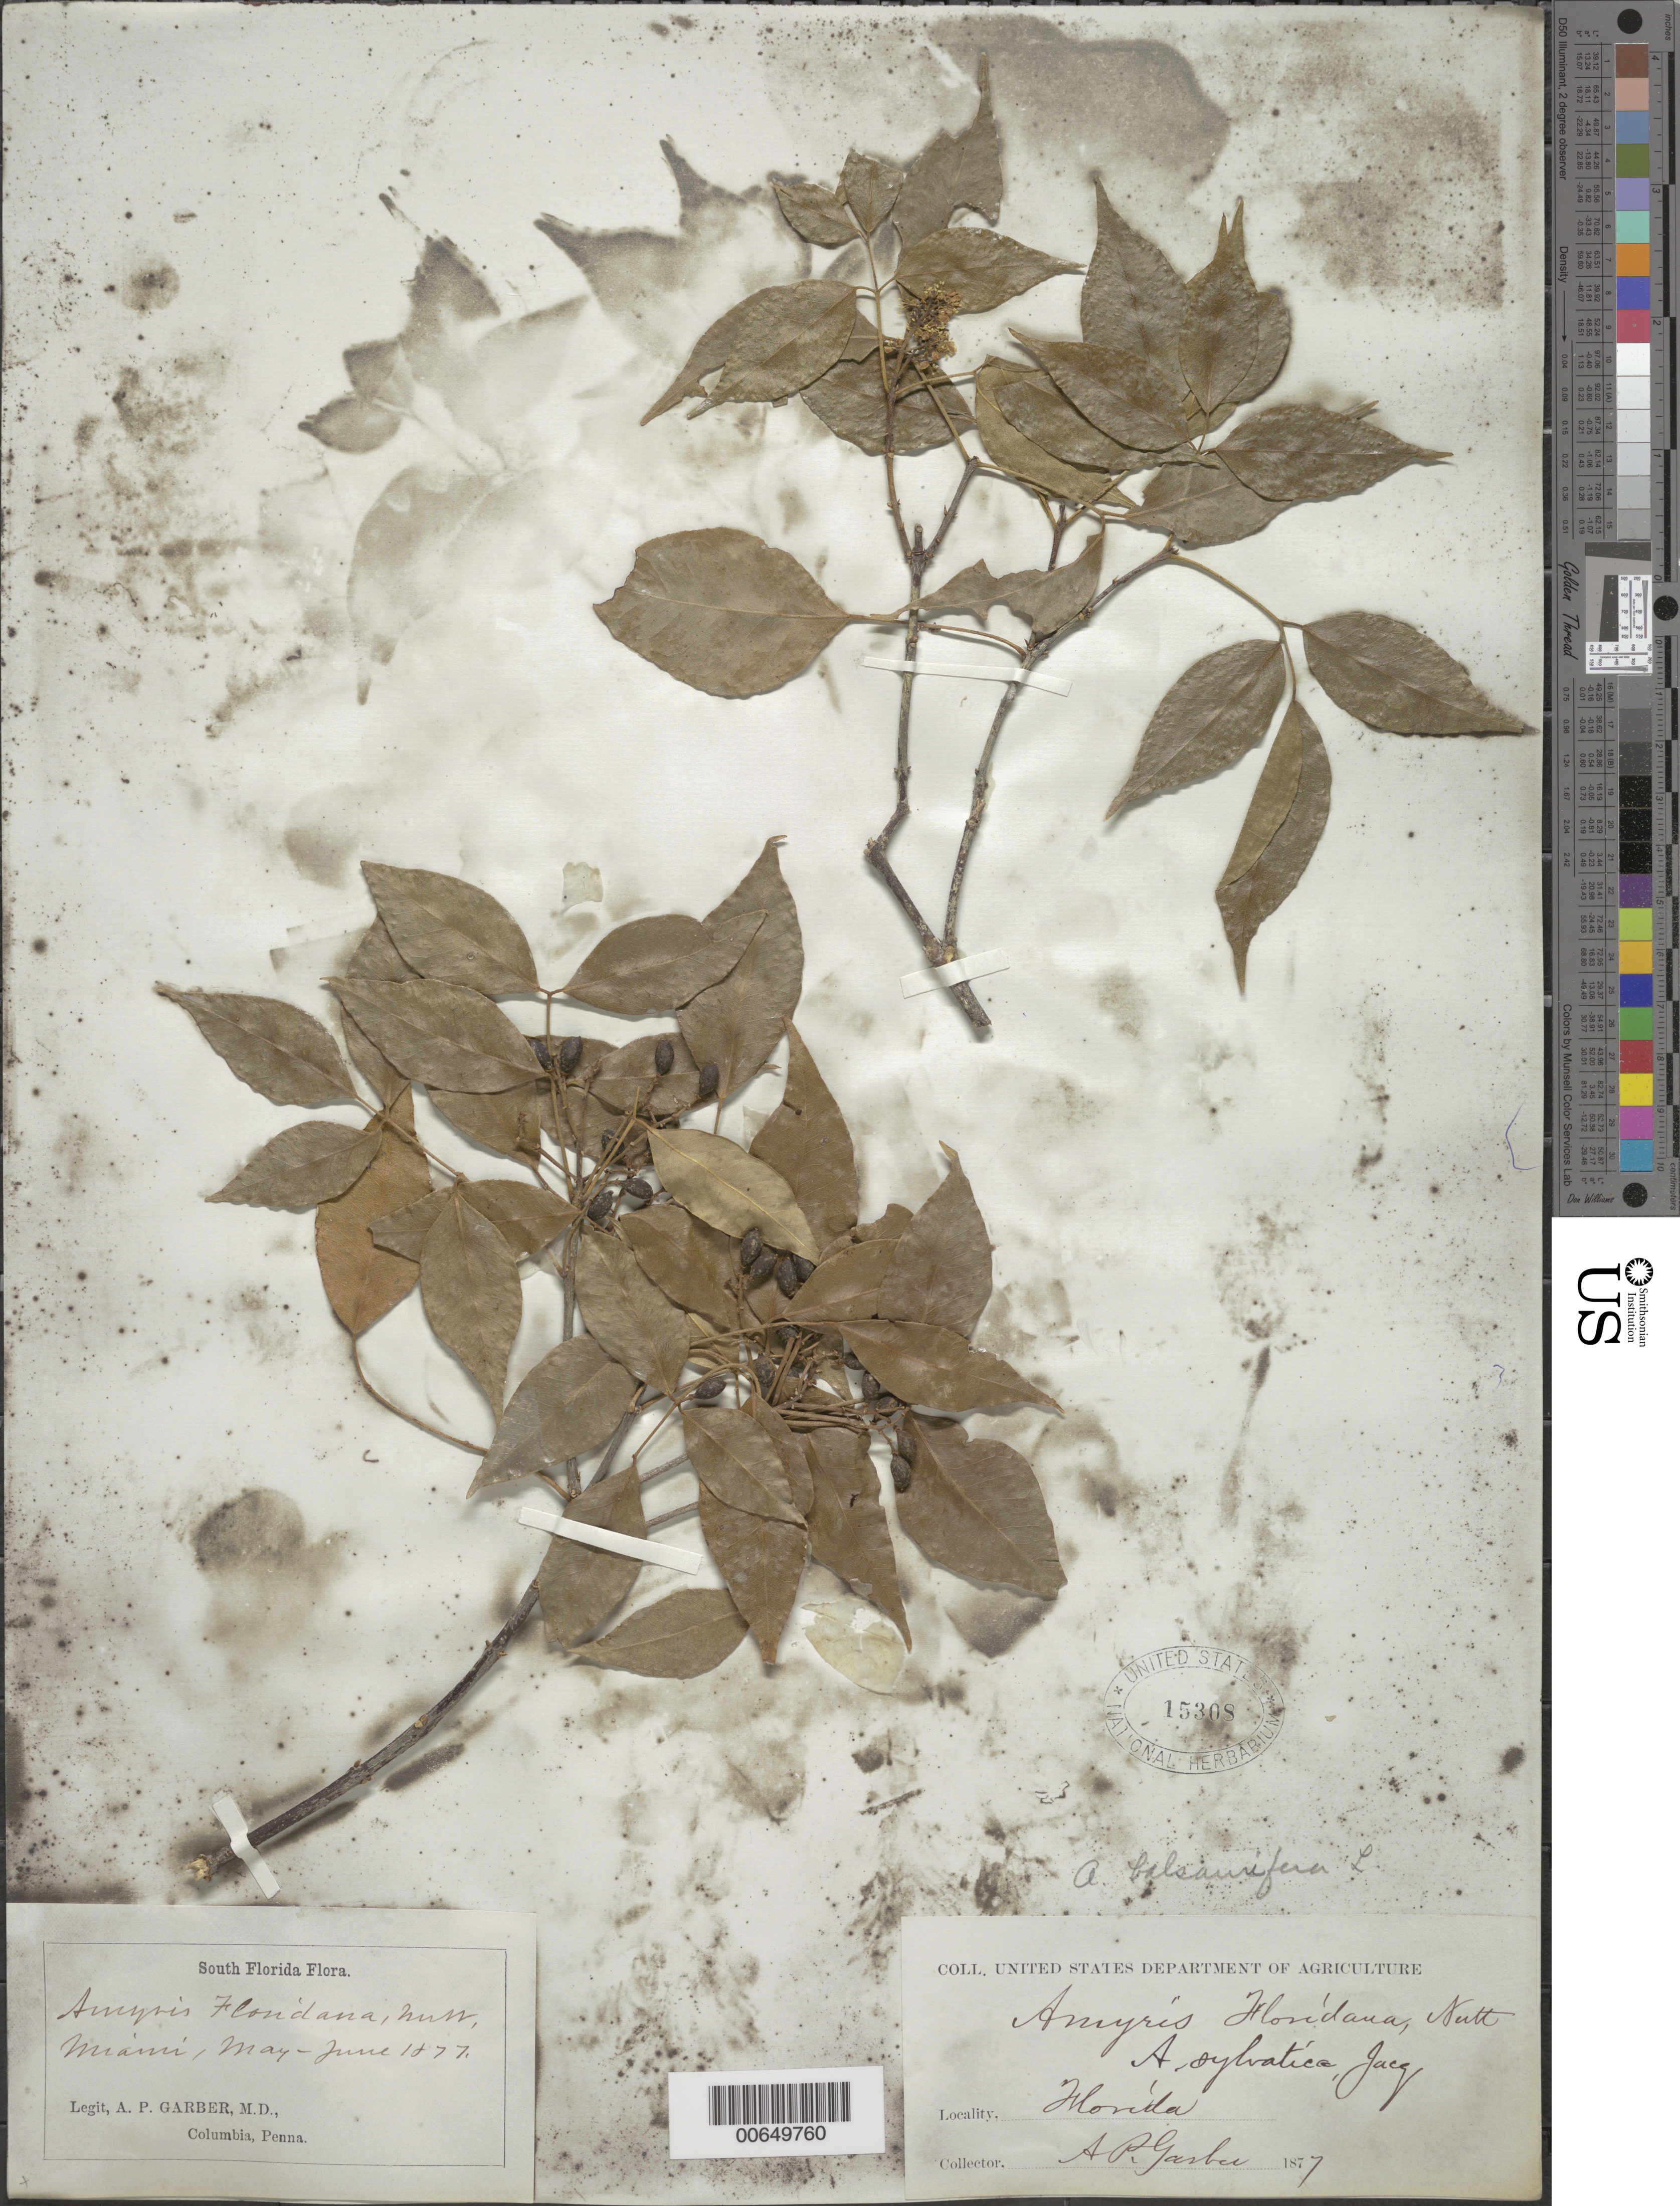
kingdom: Plantae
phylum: Tracheophyta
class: Magnoliopsida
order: Sapindales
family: Rutaceae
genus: Amyris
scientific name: Amyris balsamifera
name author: L.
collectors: A. P. Garber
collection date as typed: May 1877 to -- Jun 1877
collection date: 1877-05/1877-06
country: United States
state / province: Florida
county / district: Dade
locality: Miami.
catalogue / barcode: US 15308